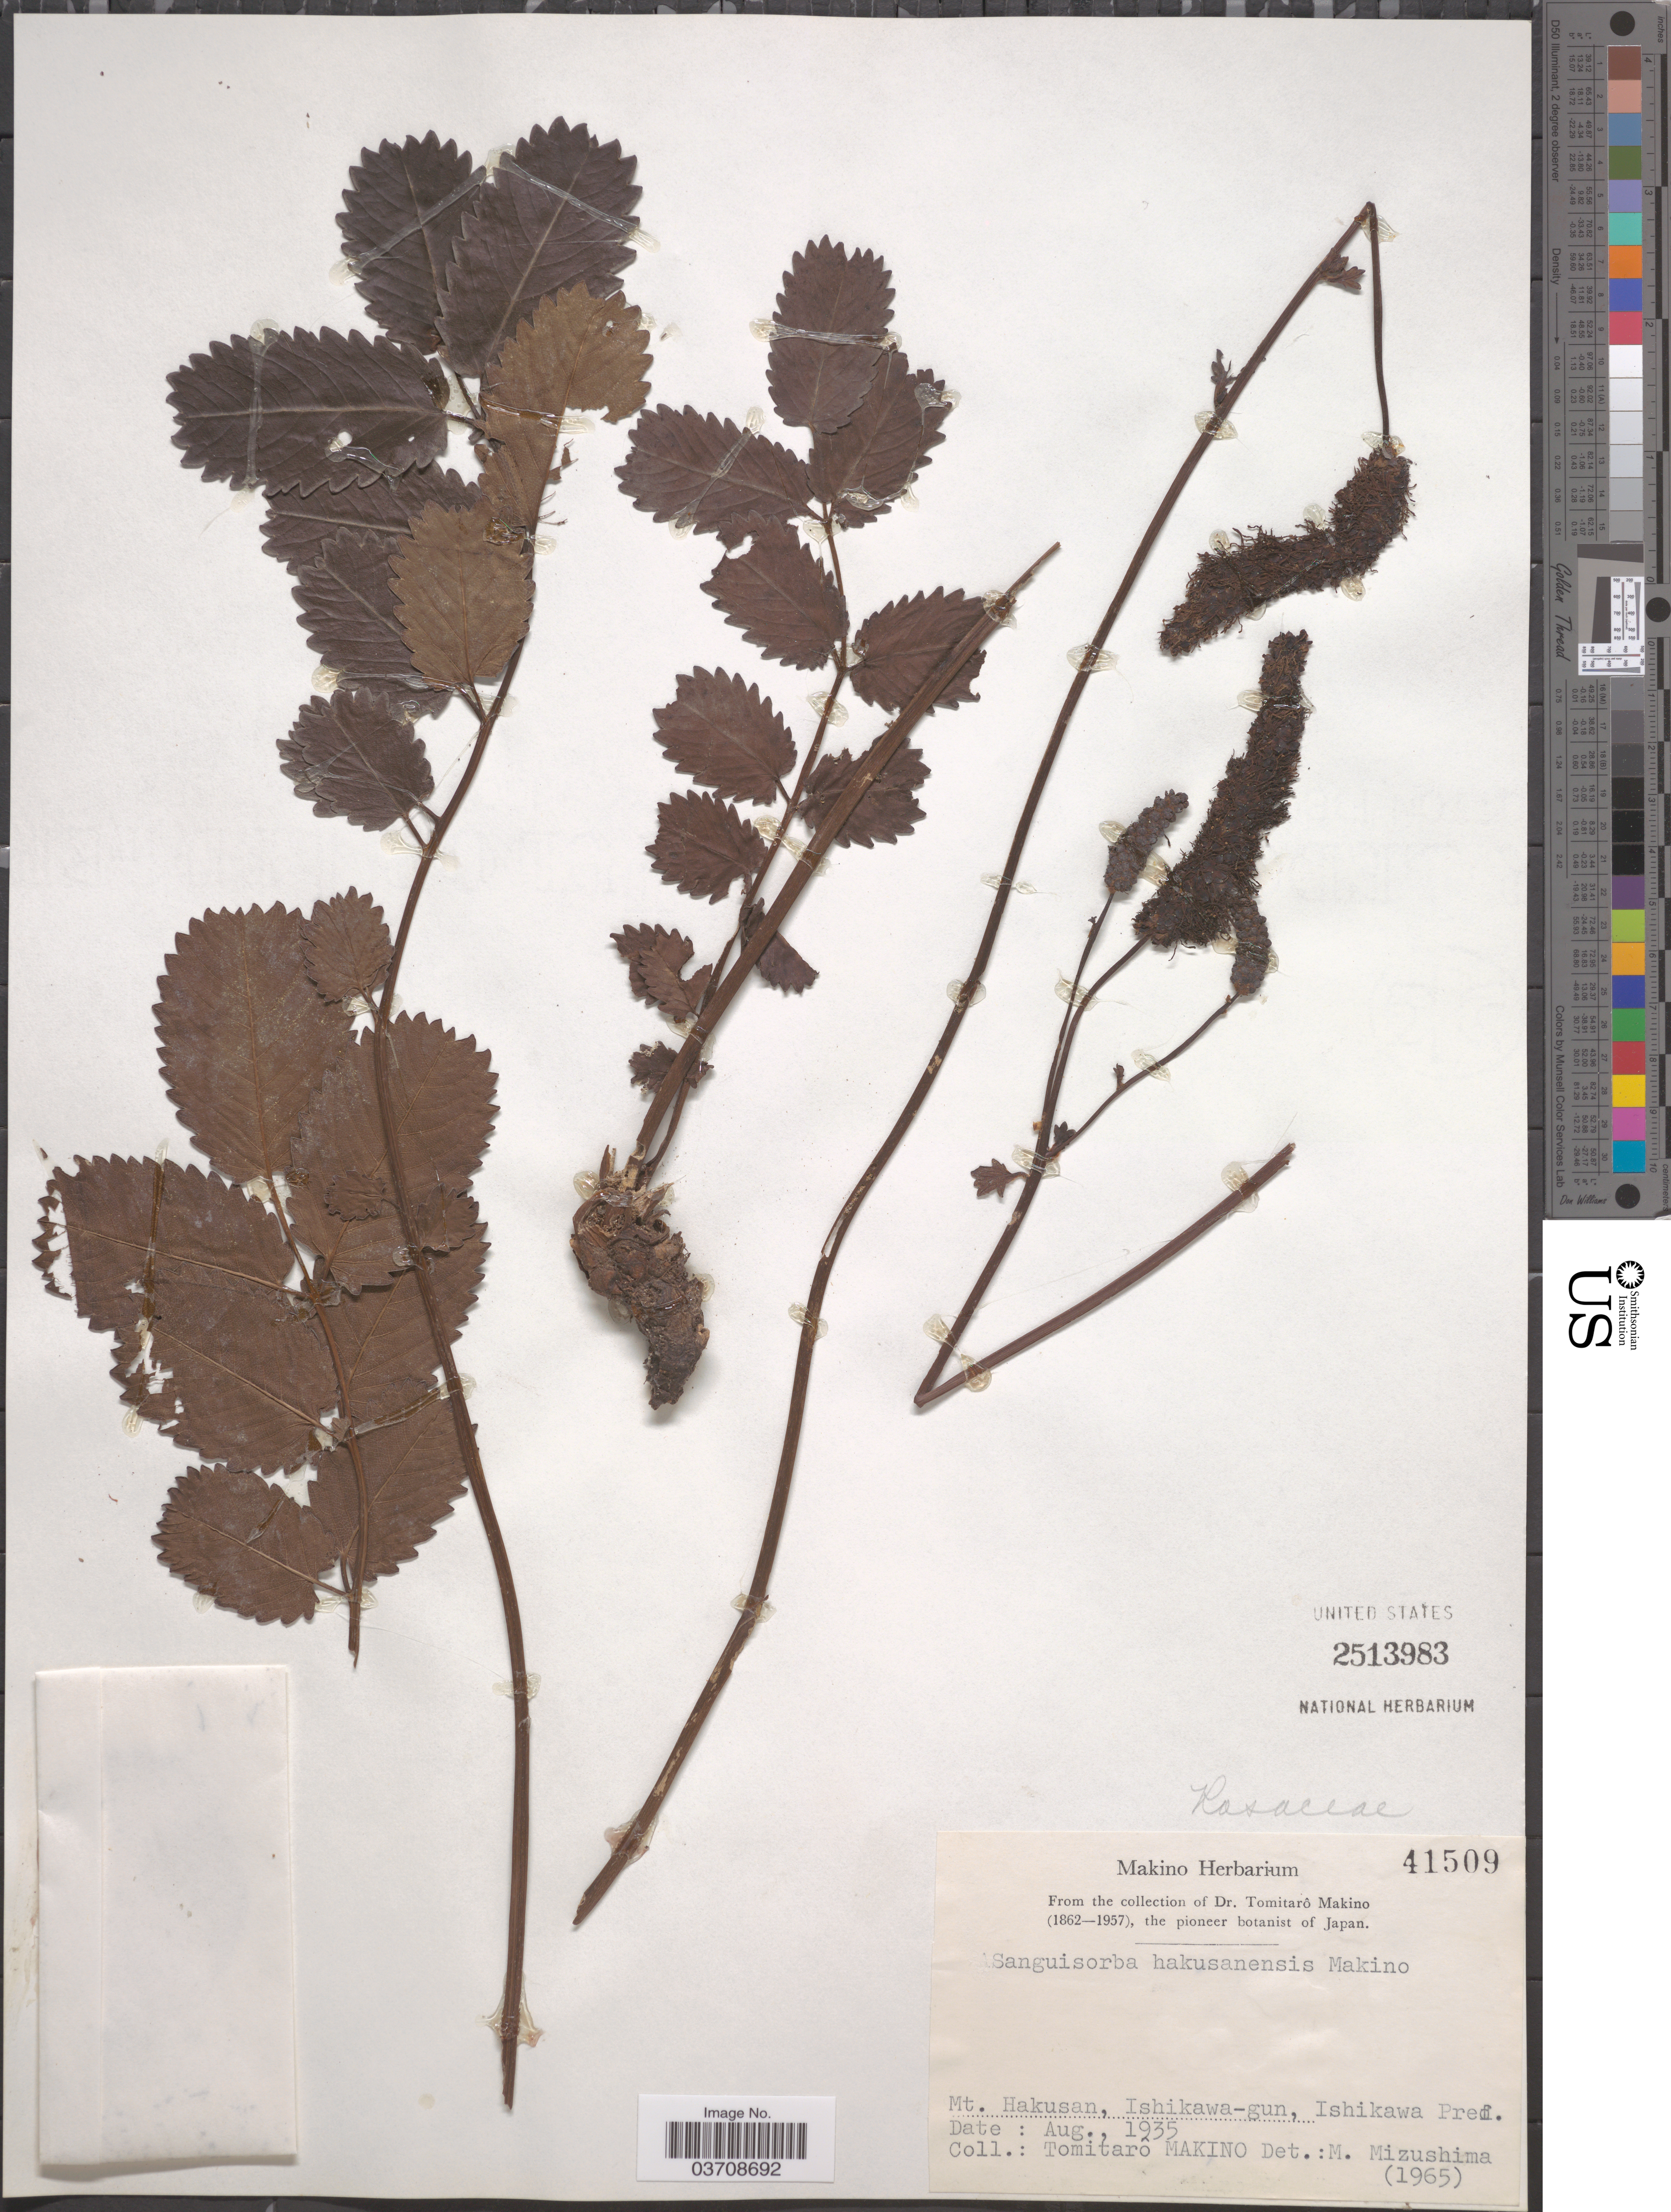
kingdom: Plantae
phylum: Tracheophyta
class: Magnoliopsida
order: Rosales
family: Rosaceae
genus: Sanguisorba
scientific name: Sanguisorba hakusanensis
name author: Makino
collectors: T. Makino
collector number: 41509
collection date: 1935-08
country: Japan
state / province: Isikawa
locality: Mt. Hakusan, Ishikawa-gun, Ishikawa Pref.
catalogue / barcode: US 2513983